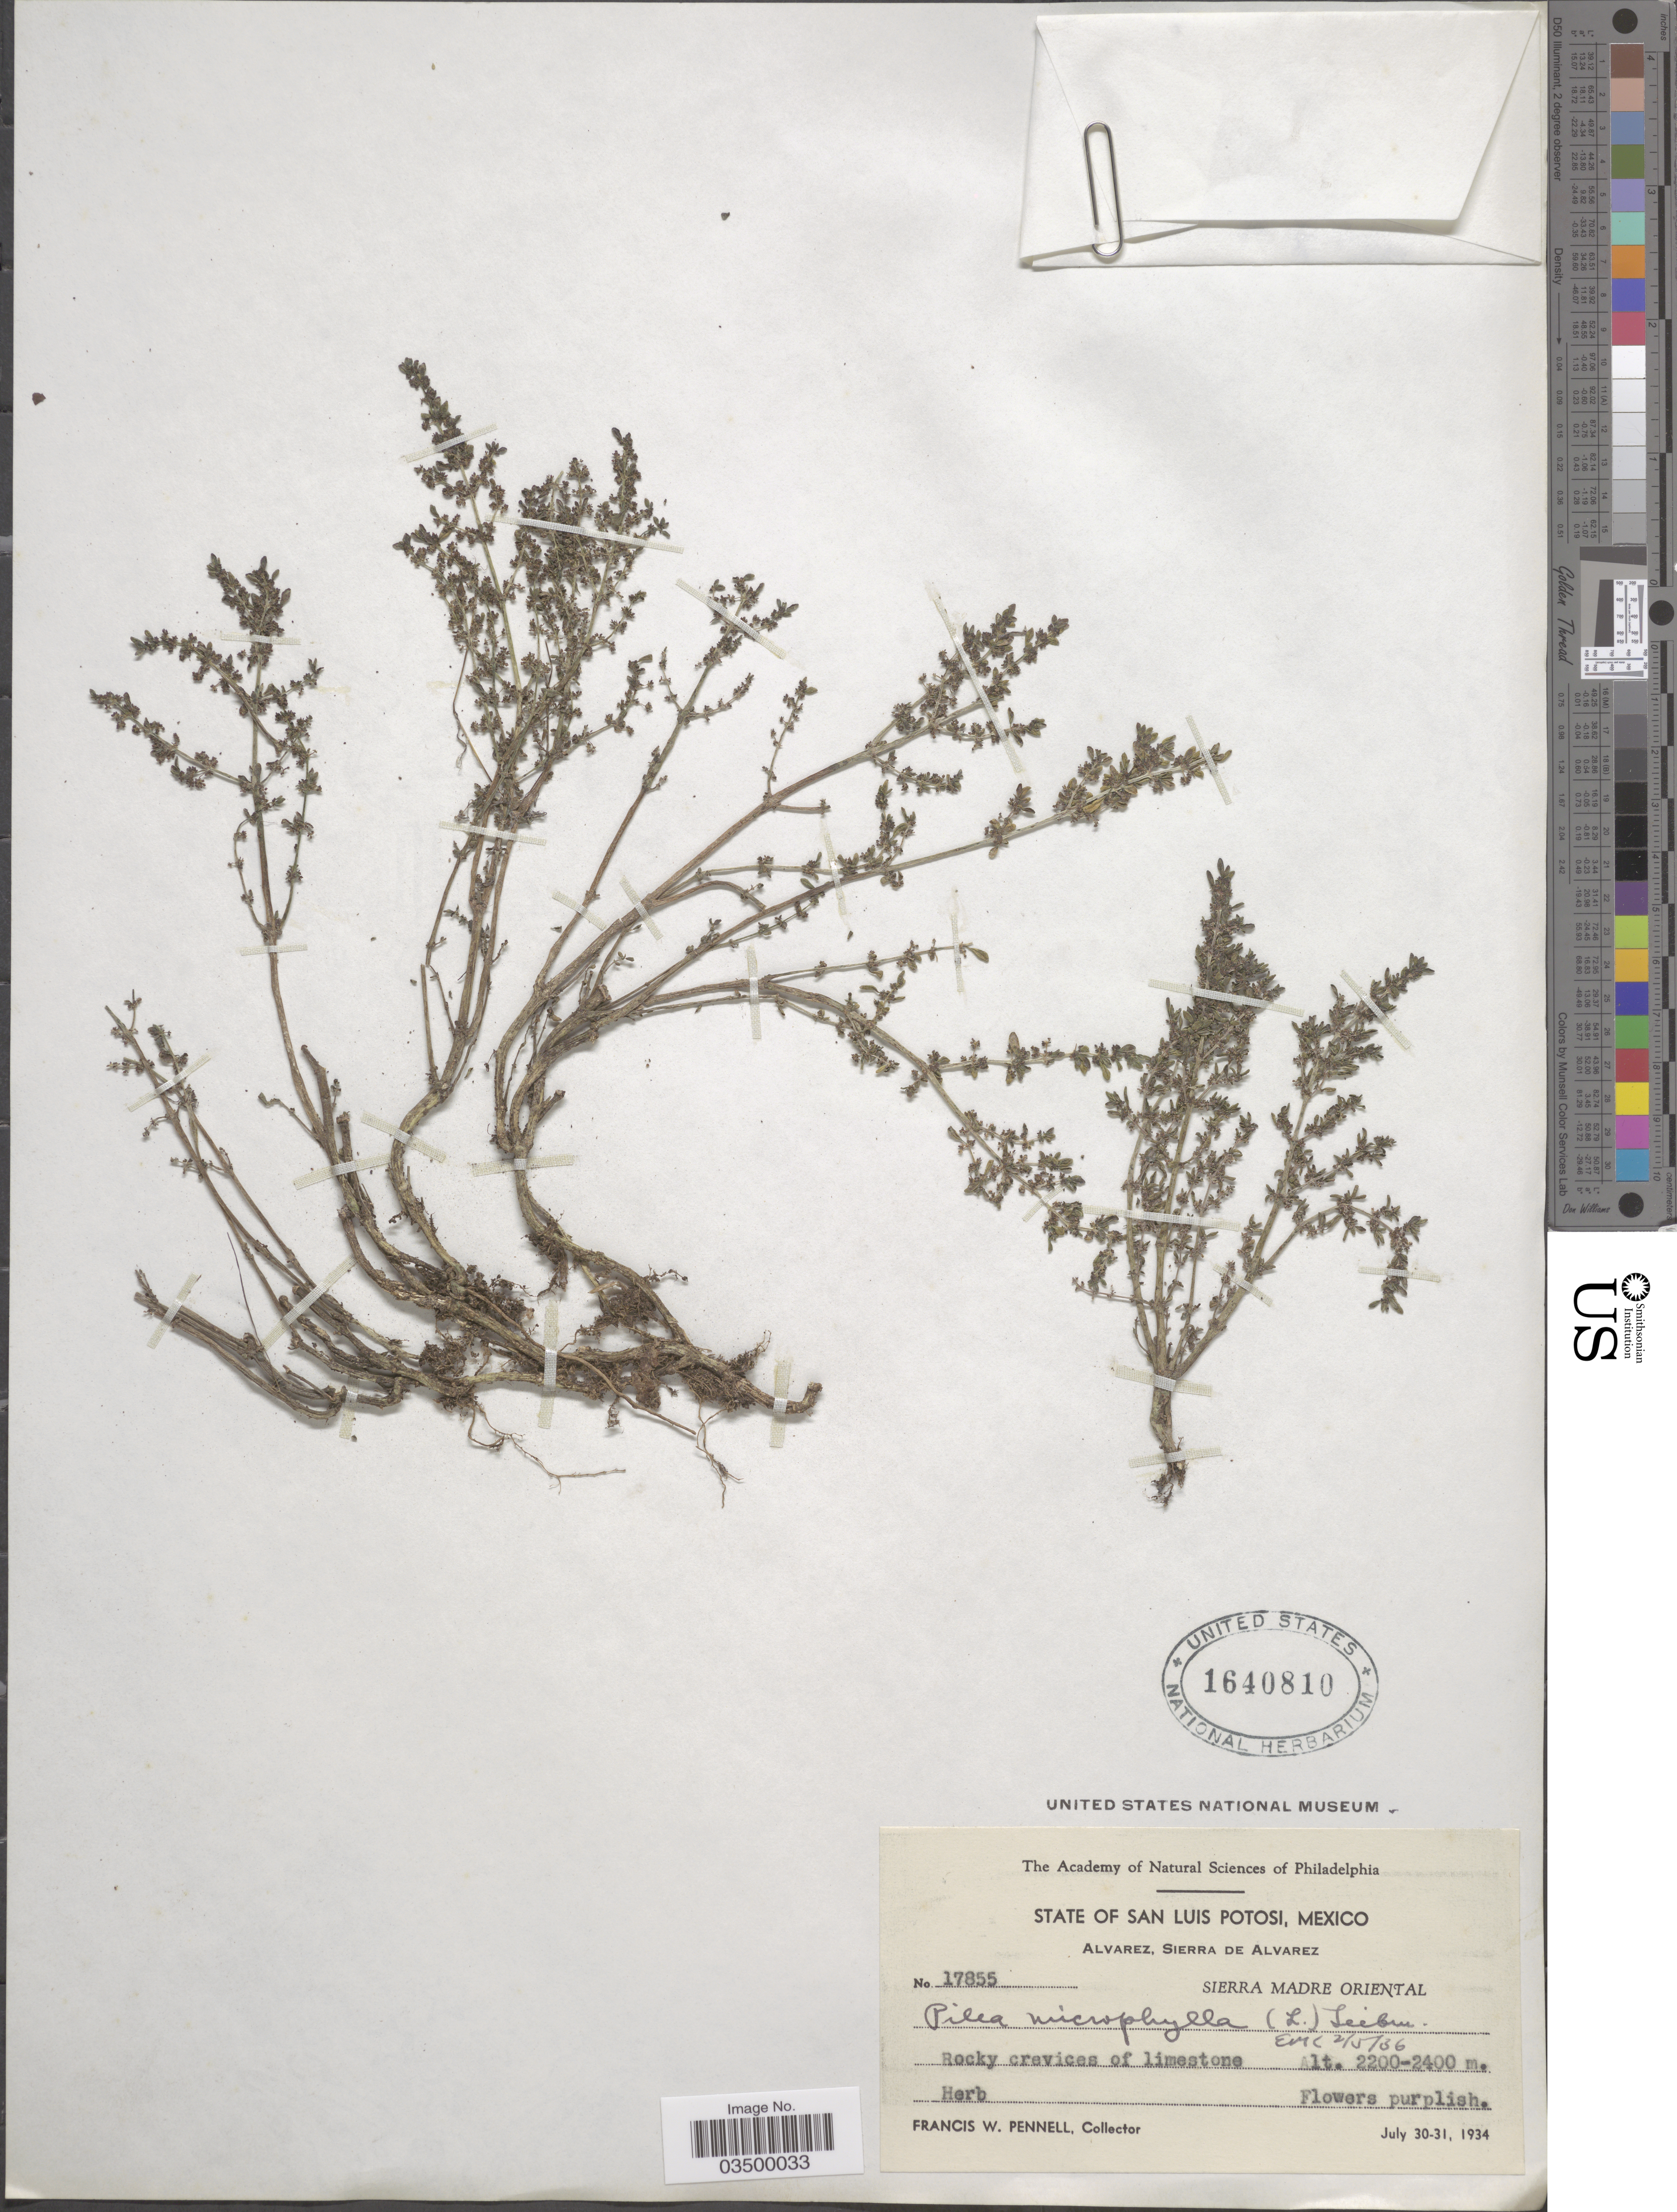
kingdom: Plantae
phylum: Tracheophyta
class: Magnoliopsida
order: Rosales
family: Urticaceae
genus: Pilea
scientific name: Pilea microphylla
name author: (L.) Liebm.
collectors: F. W. Pennell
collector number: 17855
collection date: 1934-07-30/1934-07-31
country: Mexico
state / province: San Luis Potosí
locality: Alvarez, Sierra de Alvarez. Sierra Madre Oriental.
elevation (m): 2200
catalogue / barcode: US 1640810